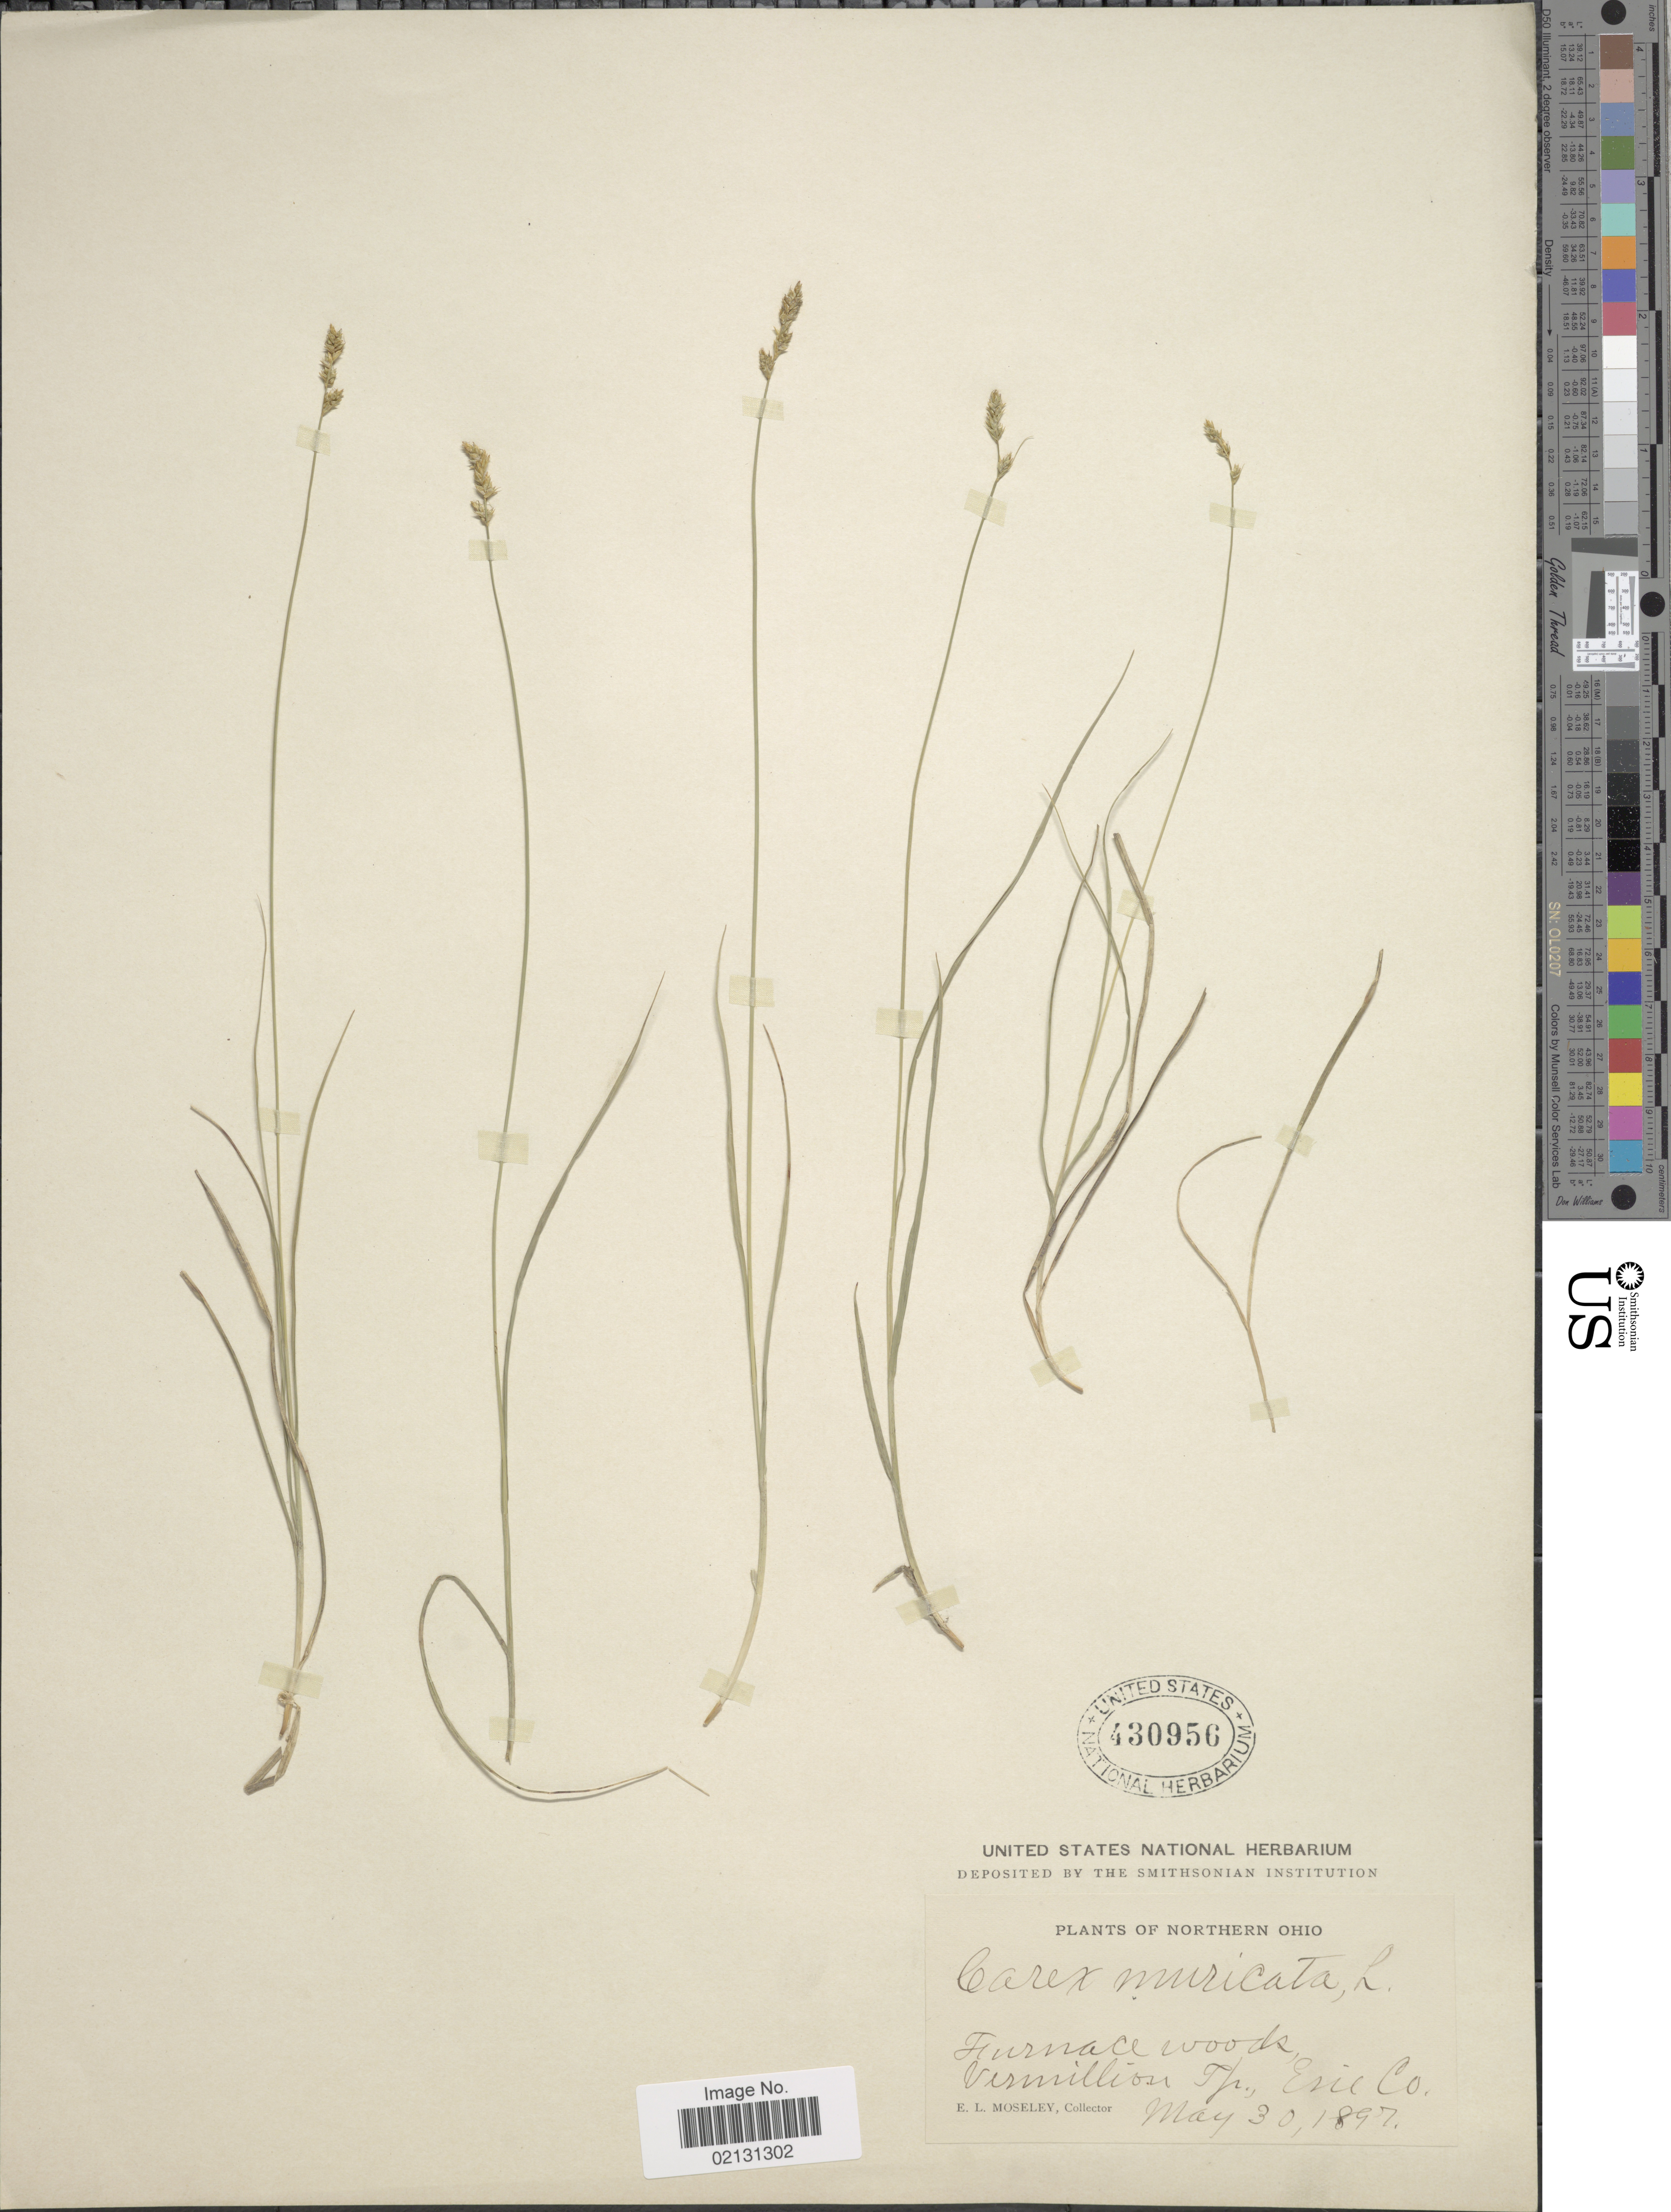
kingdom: Plantae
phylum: Tracheophyta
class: Liliopsida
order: Poales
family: Cyperaceae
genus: Carex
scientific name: Carex retroflexa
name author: Muhl. ex Willd.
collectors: E. Moseley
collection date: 1897-05-30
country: United States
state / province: Ohio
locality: Furnace woods, Vermillion Tp., Erie Co.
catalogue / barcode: US 430956